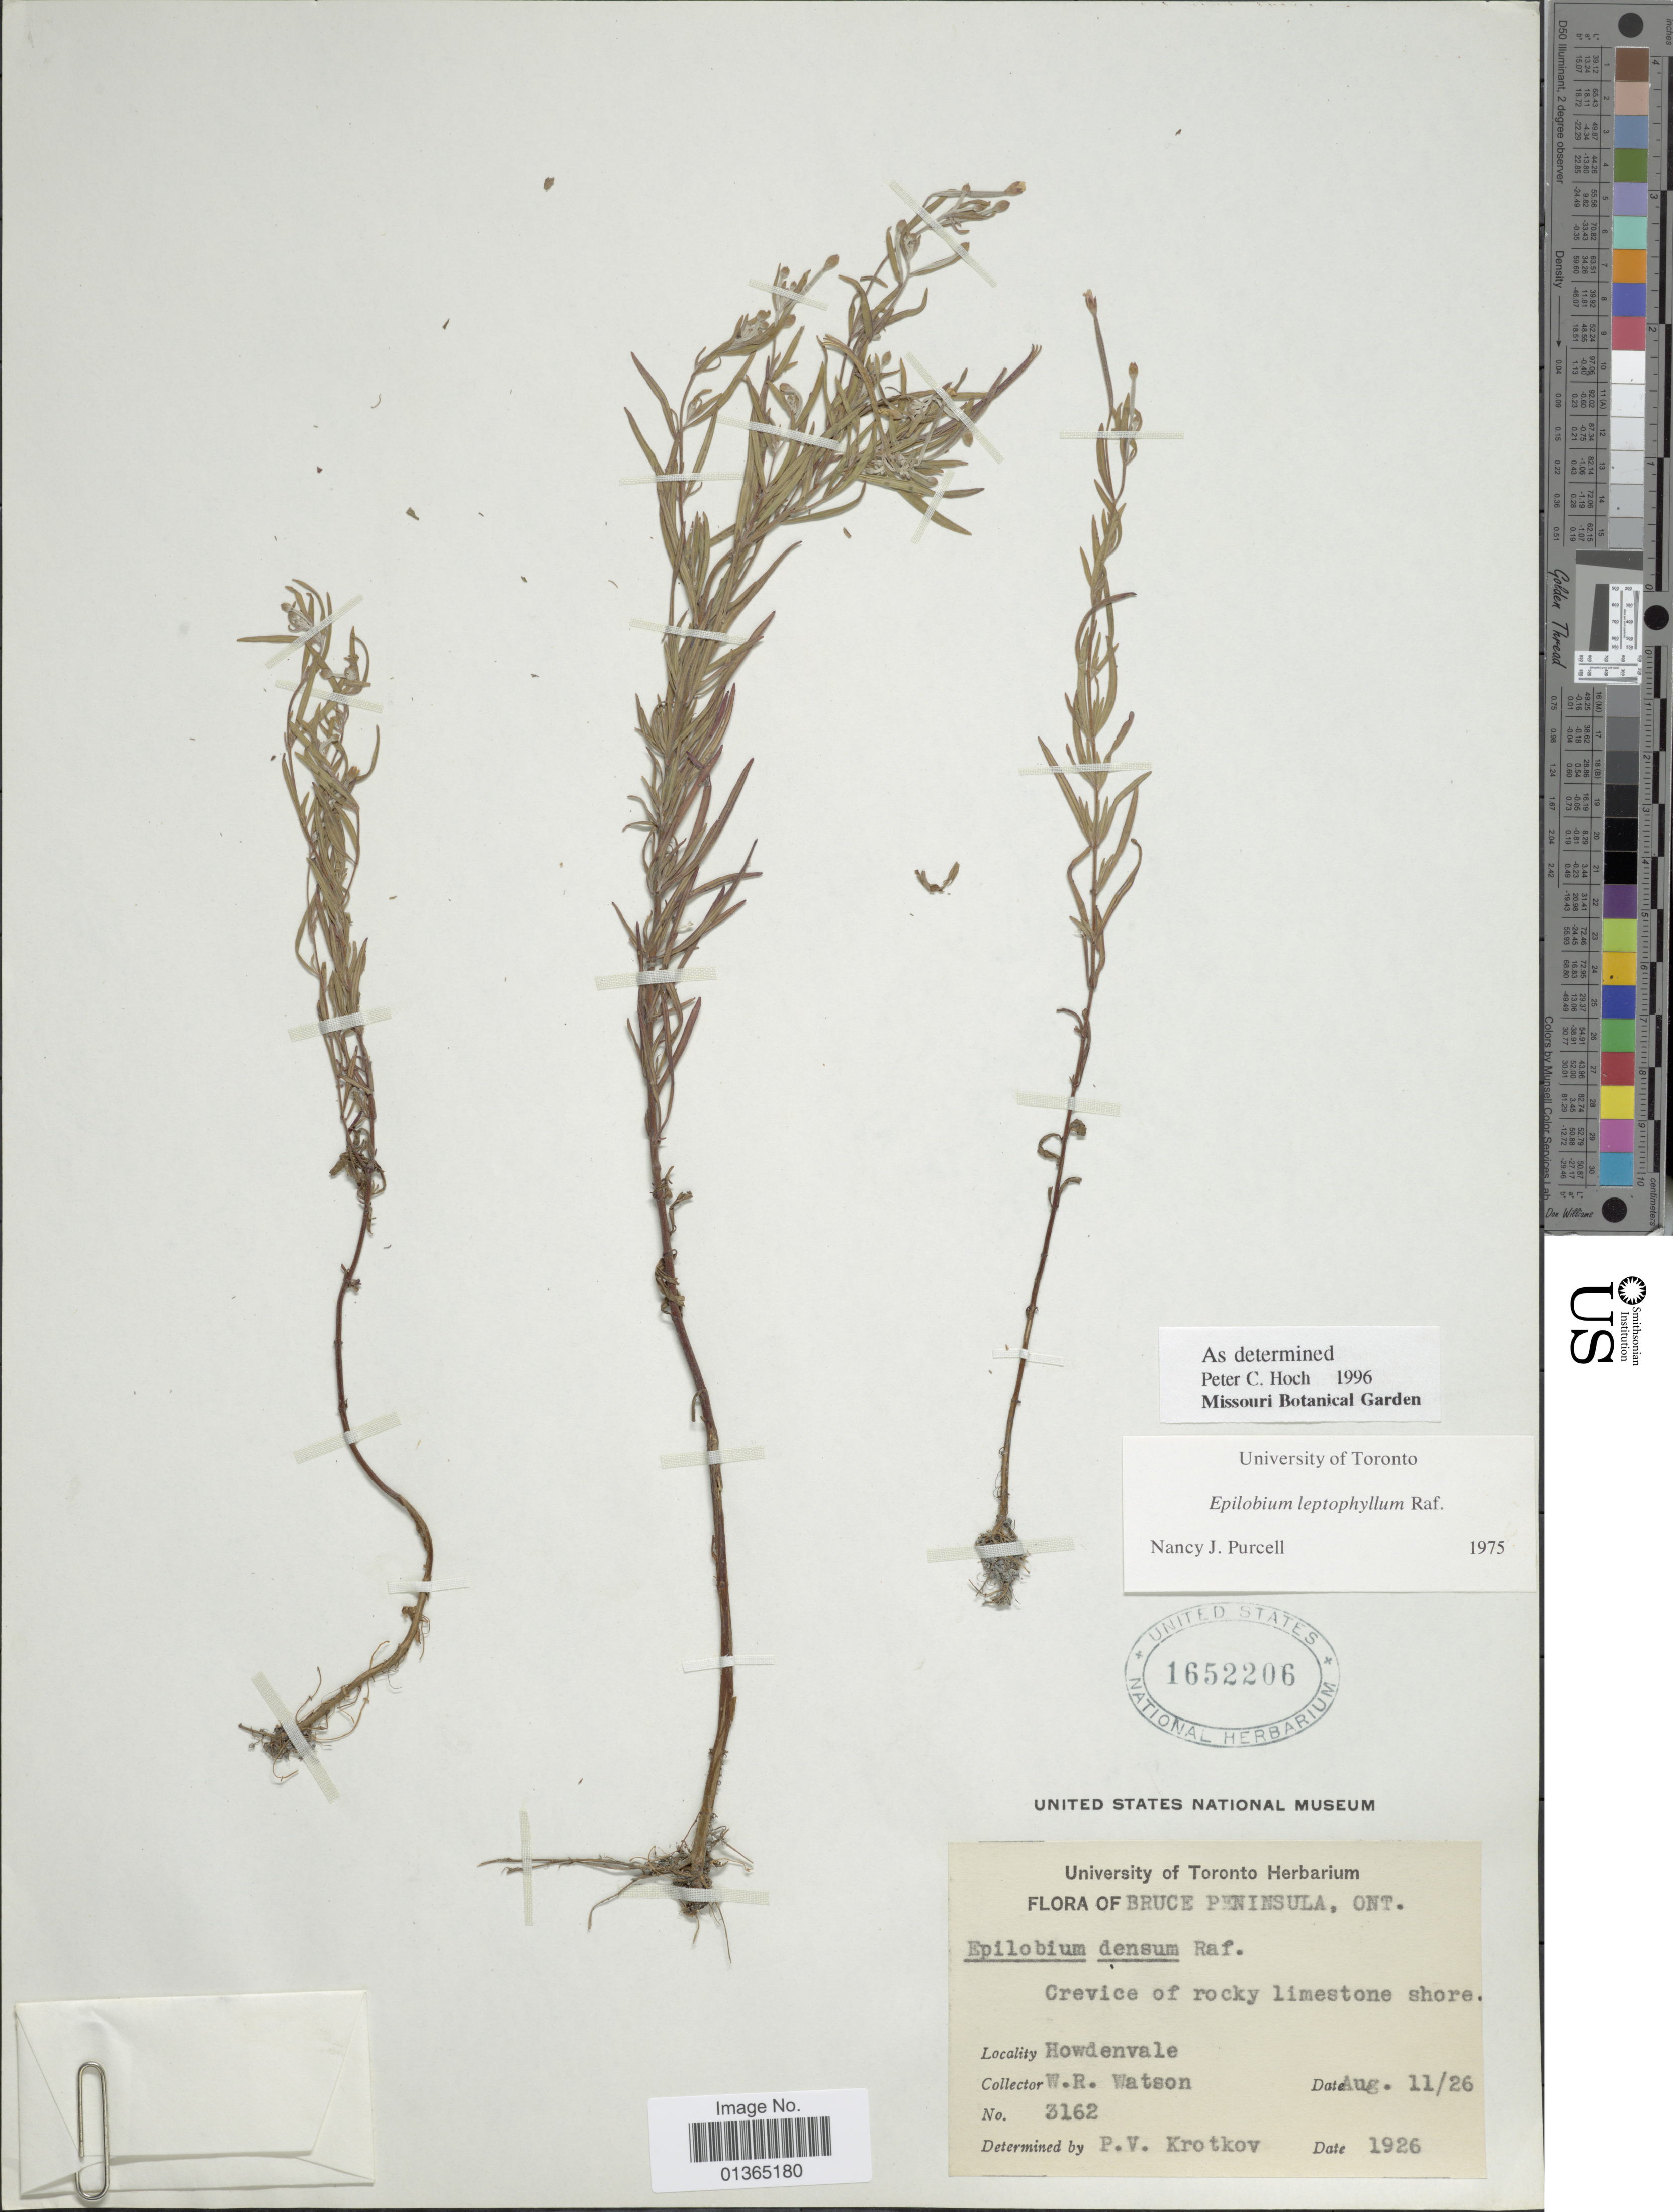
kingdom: Plantae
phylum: Tracheophyta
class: Magnoliopsida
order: Myrtales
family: Onagraceae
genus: Epilobium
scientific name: Epilobium leptophyllum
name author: Raf.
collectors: W. R. Watson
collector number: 3162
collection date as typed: Transcribed d/m/y: 11/8/26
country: Canada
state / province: Ontario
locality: Bruce Peninsula. Howdenvale.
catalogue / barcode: US 1652206